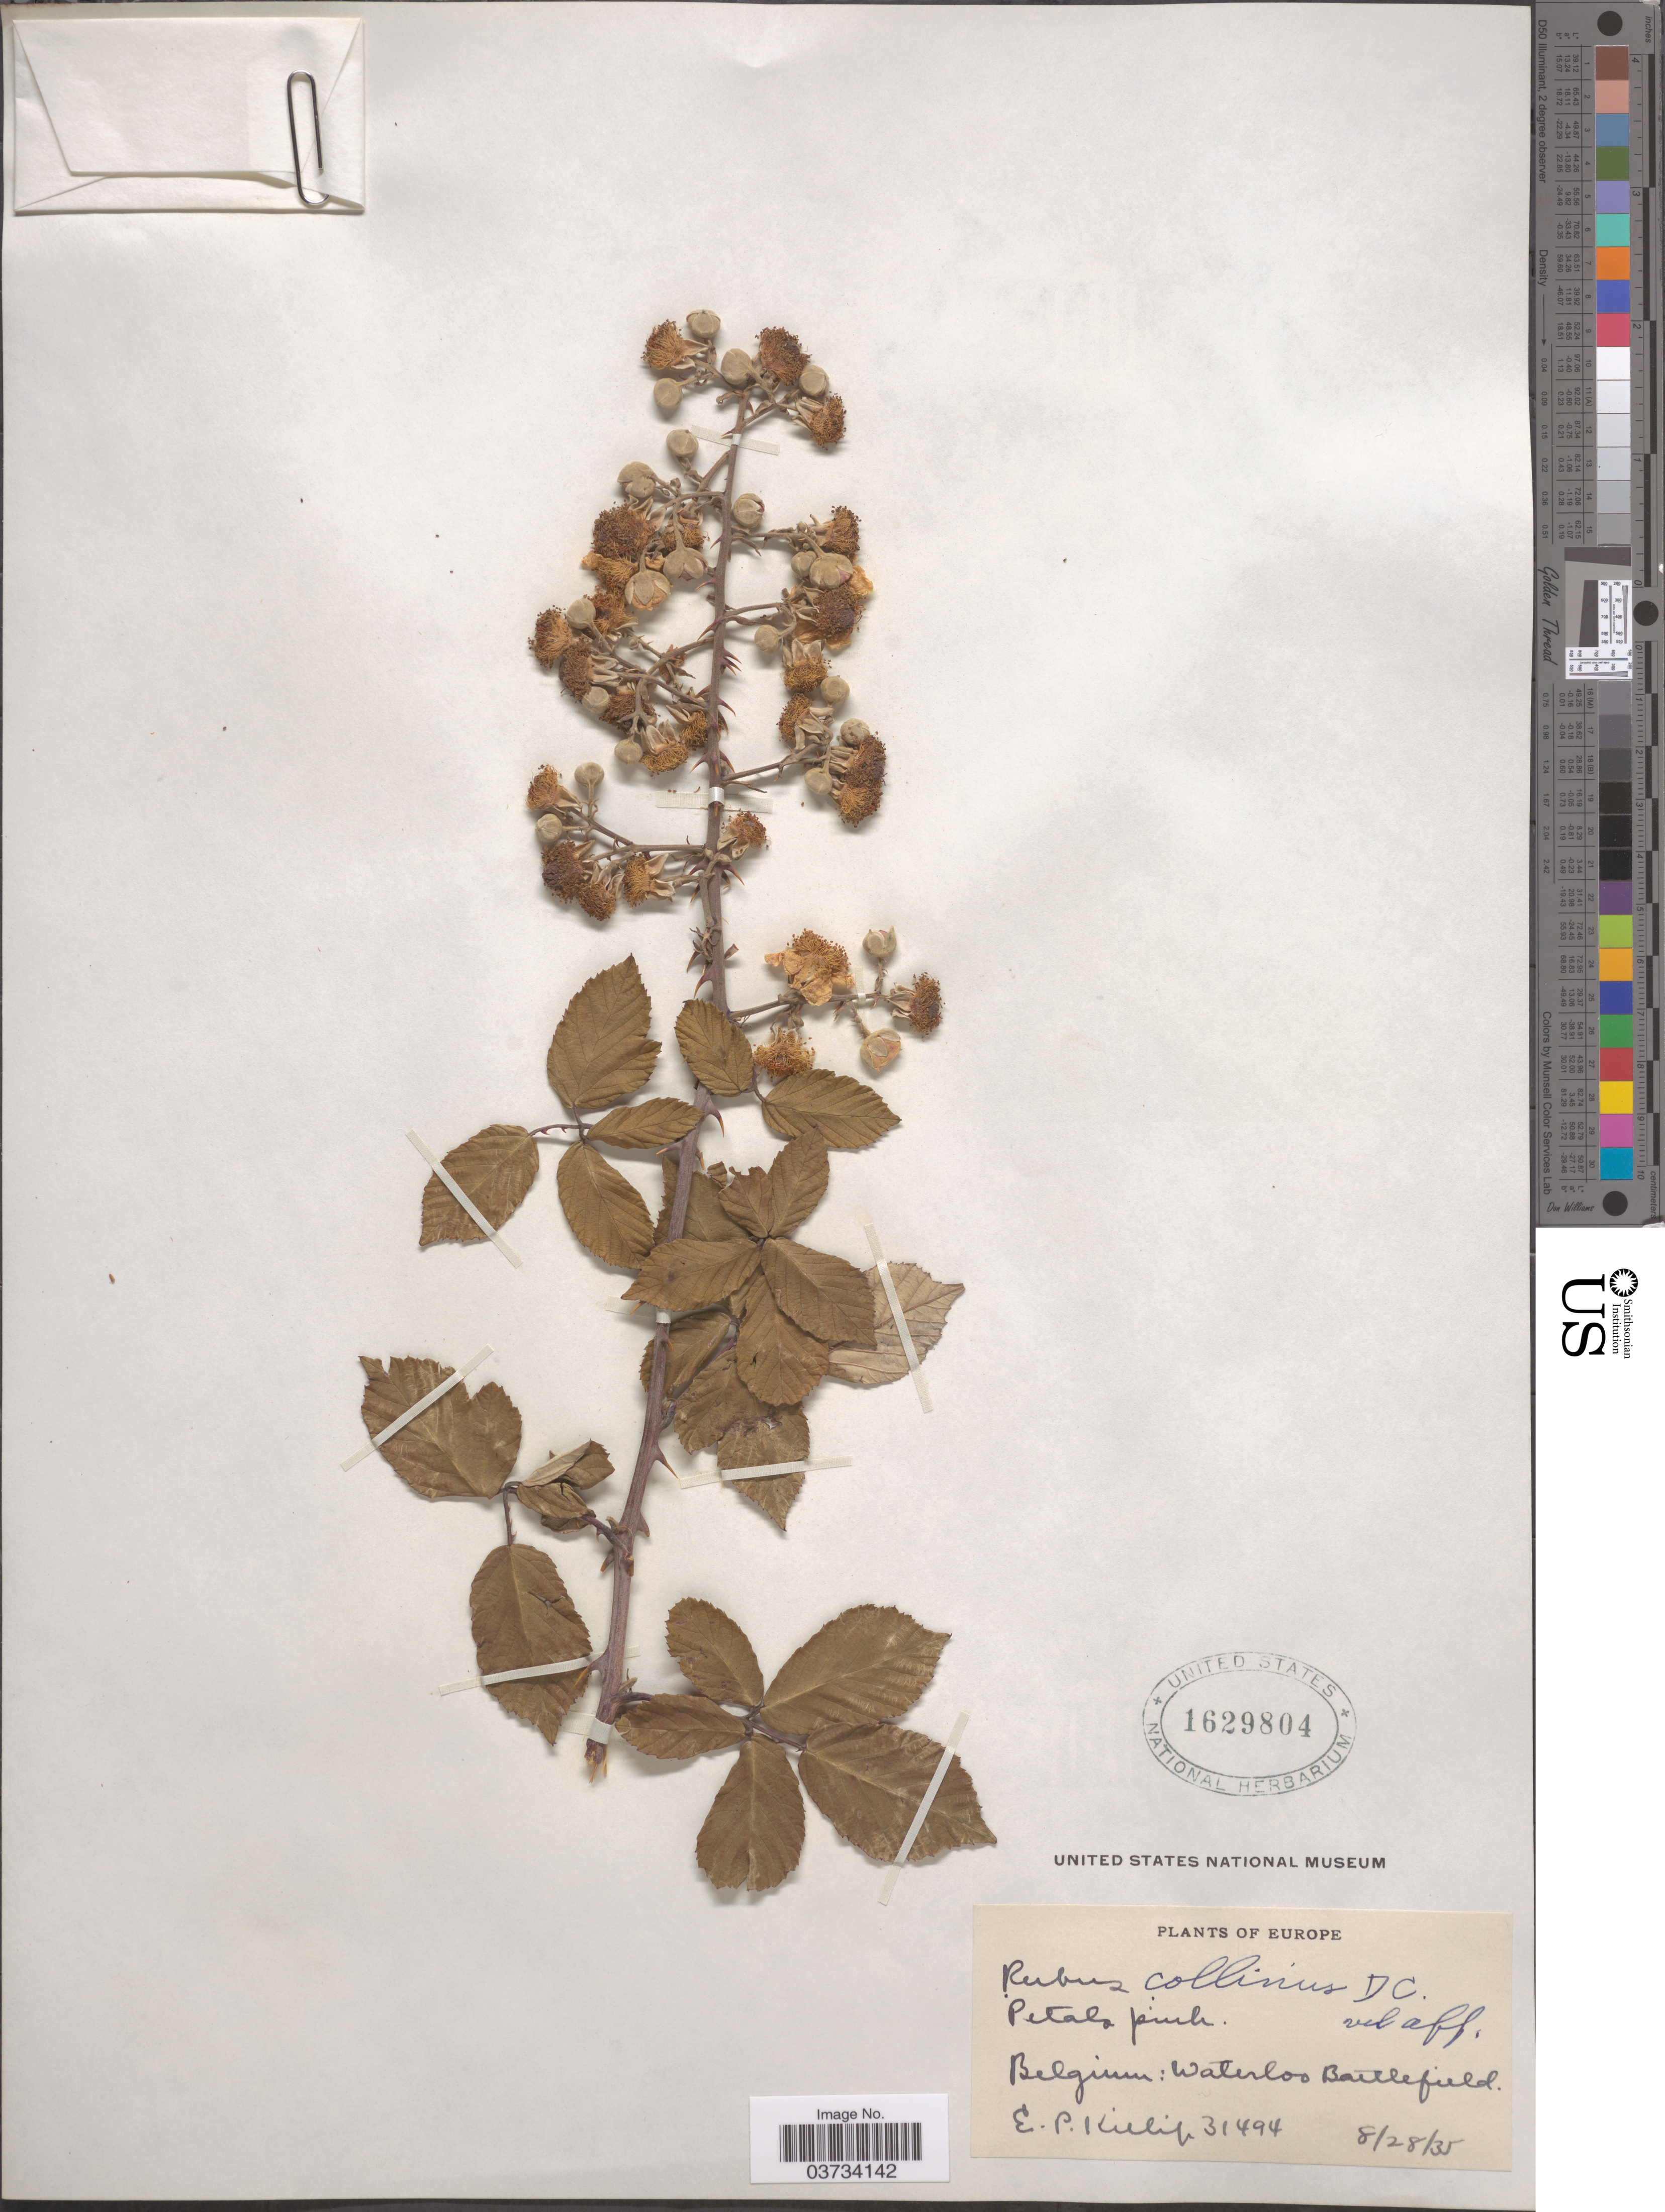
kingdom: Plantae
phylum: Tracheophyta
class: Magnoliopsida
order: Rosales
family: Rosaceae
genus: Rubus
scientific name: Rubus collinus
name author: DC.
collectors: E. P. Killip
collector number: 31494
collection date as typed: Transcribed d/m/y: 28/8/35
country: Belgium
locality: Waterloo Battlefield.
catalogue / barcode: US 1629804